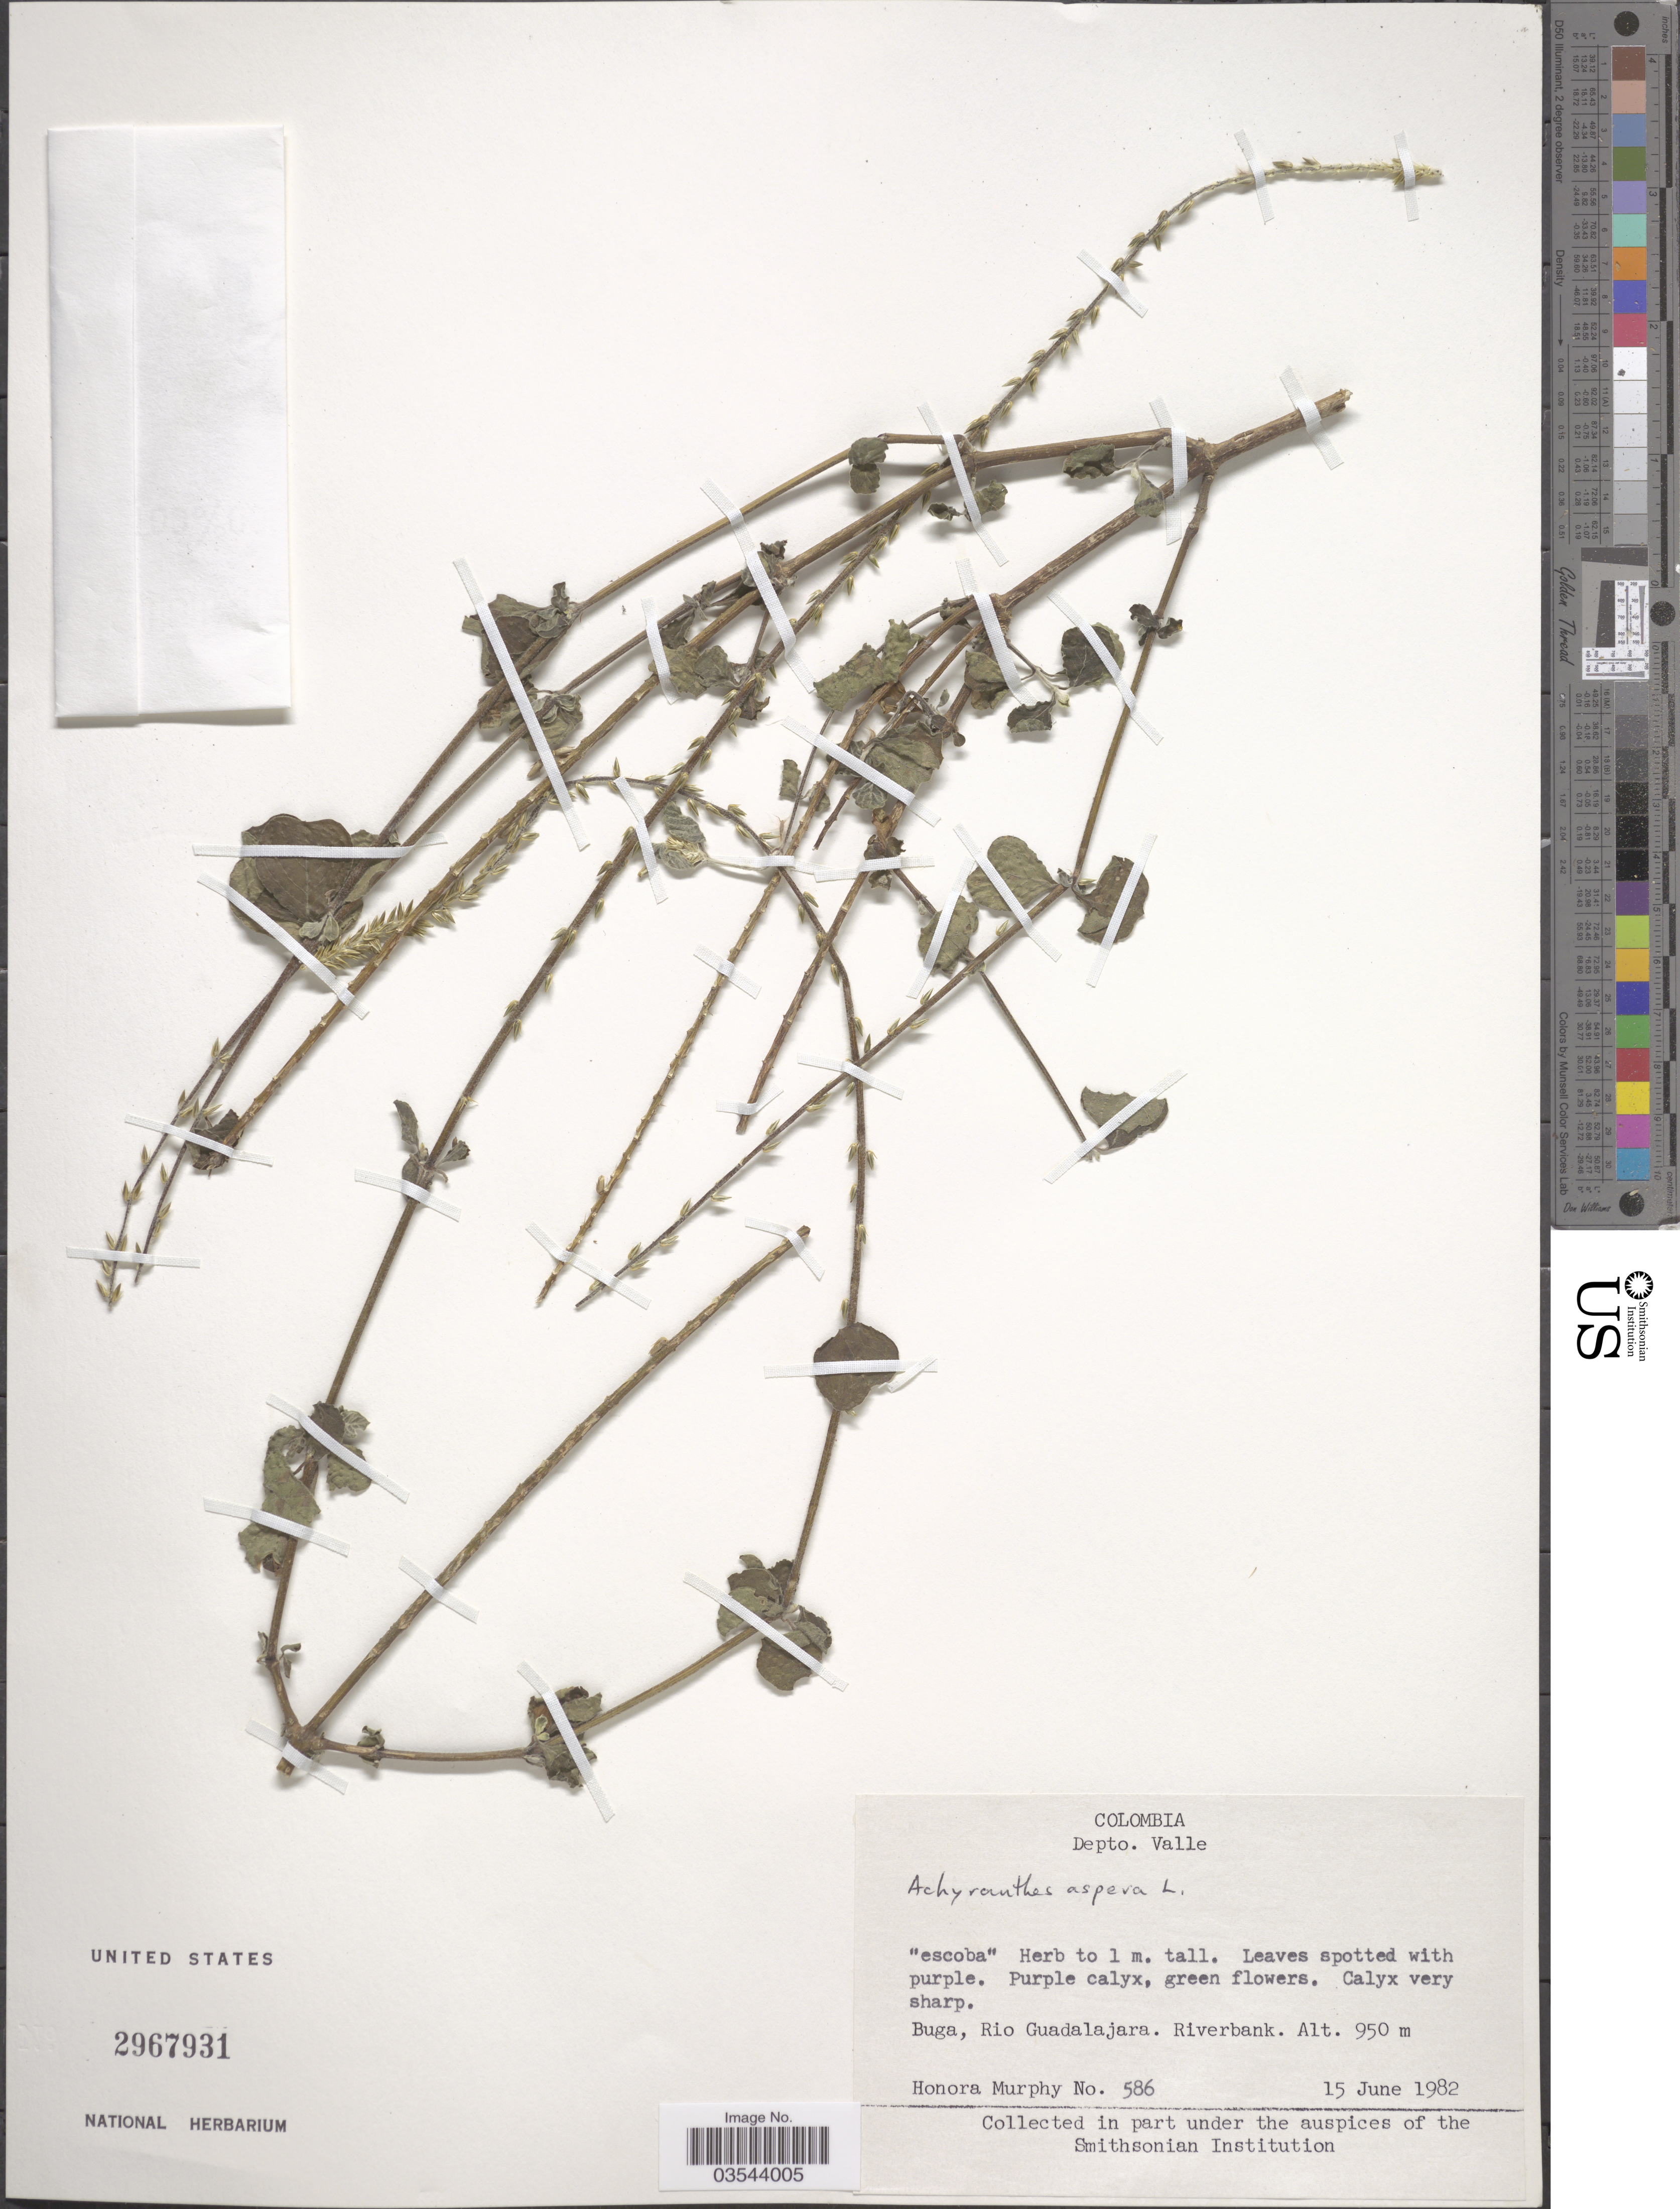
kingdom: Plantae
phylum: Tracheophyta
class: Magnoliopsida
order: Caryophyllales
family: Amaranthaceae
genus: Achyranthes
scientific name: Achyranthes aspera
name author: L.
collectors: H. Murphy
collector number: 586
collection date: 1982-06-15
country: Colombia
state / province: Valle del Cauca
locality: Depto. Valle. Buga, Rio Guadalajara. Riverbank.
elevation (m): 950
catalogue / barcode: US 2967931